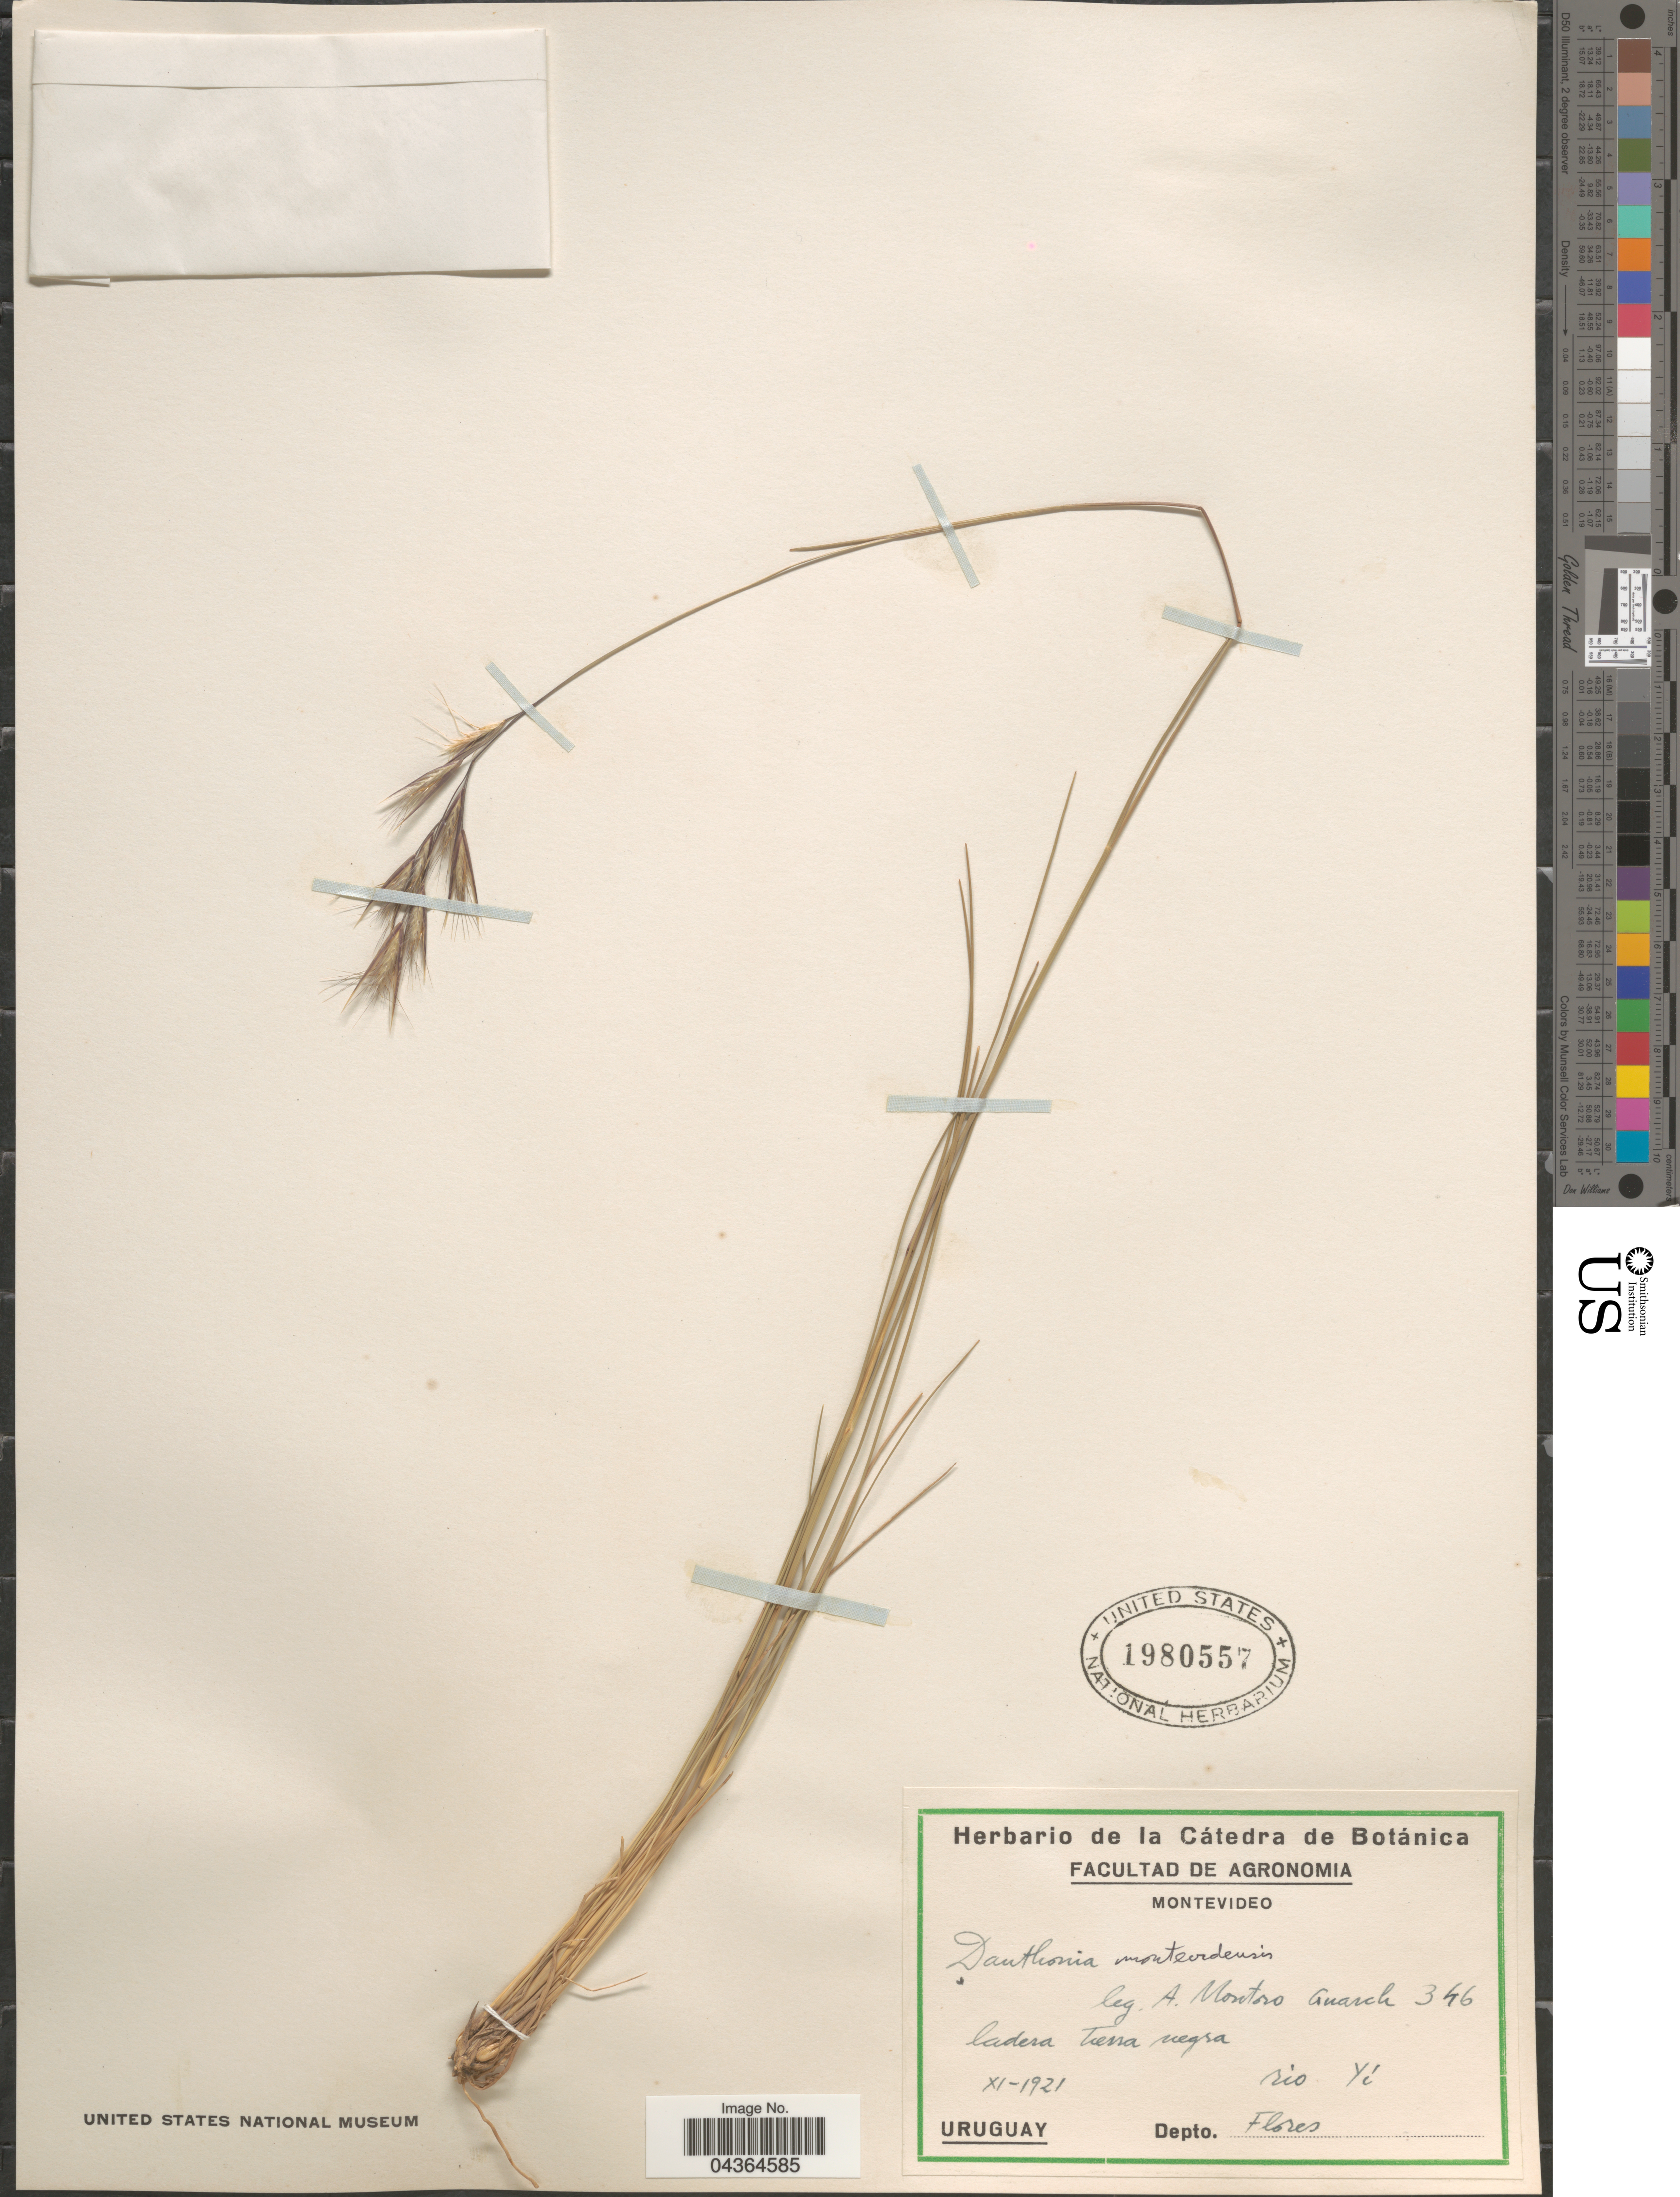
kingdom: Plantae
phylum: Tracheophyta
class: Liliopsida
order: Poales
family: Poaceae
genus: Danthonia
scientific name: Danthonia montevidensis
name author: (Hack.) Arechav.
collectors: A. Guarch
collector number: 346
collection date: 1921-11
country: Uruguay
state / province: Flores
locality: Ladera Tierra negra. Rìo Yi. Depto. Flores.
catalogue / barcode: US 1980557